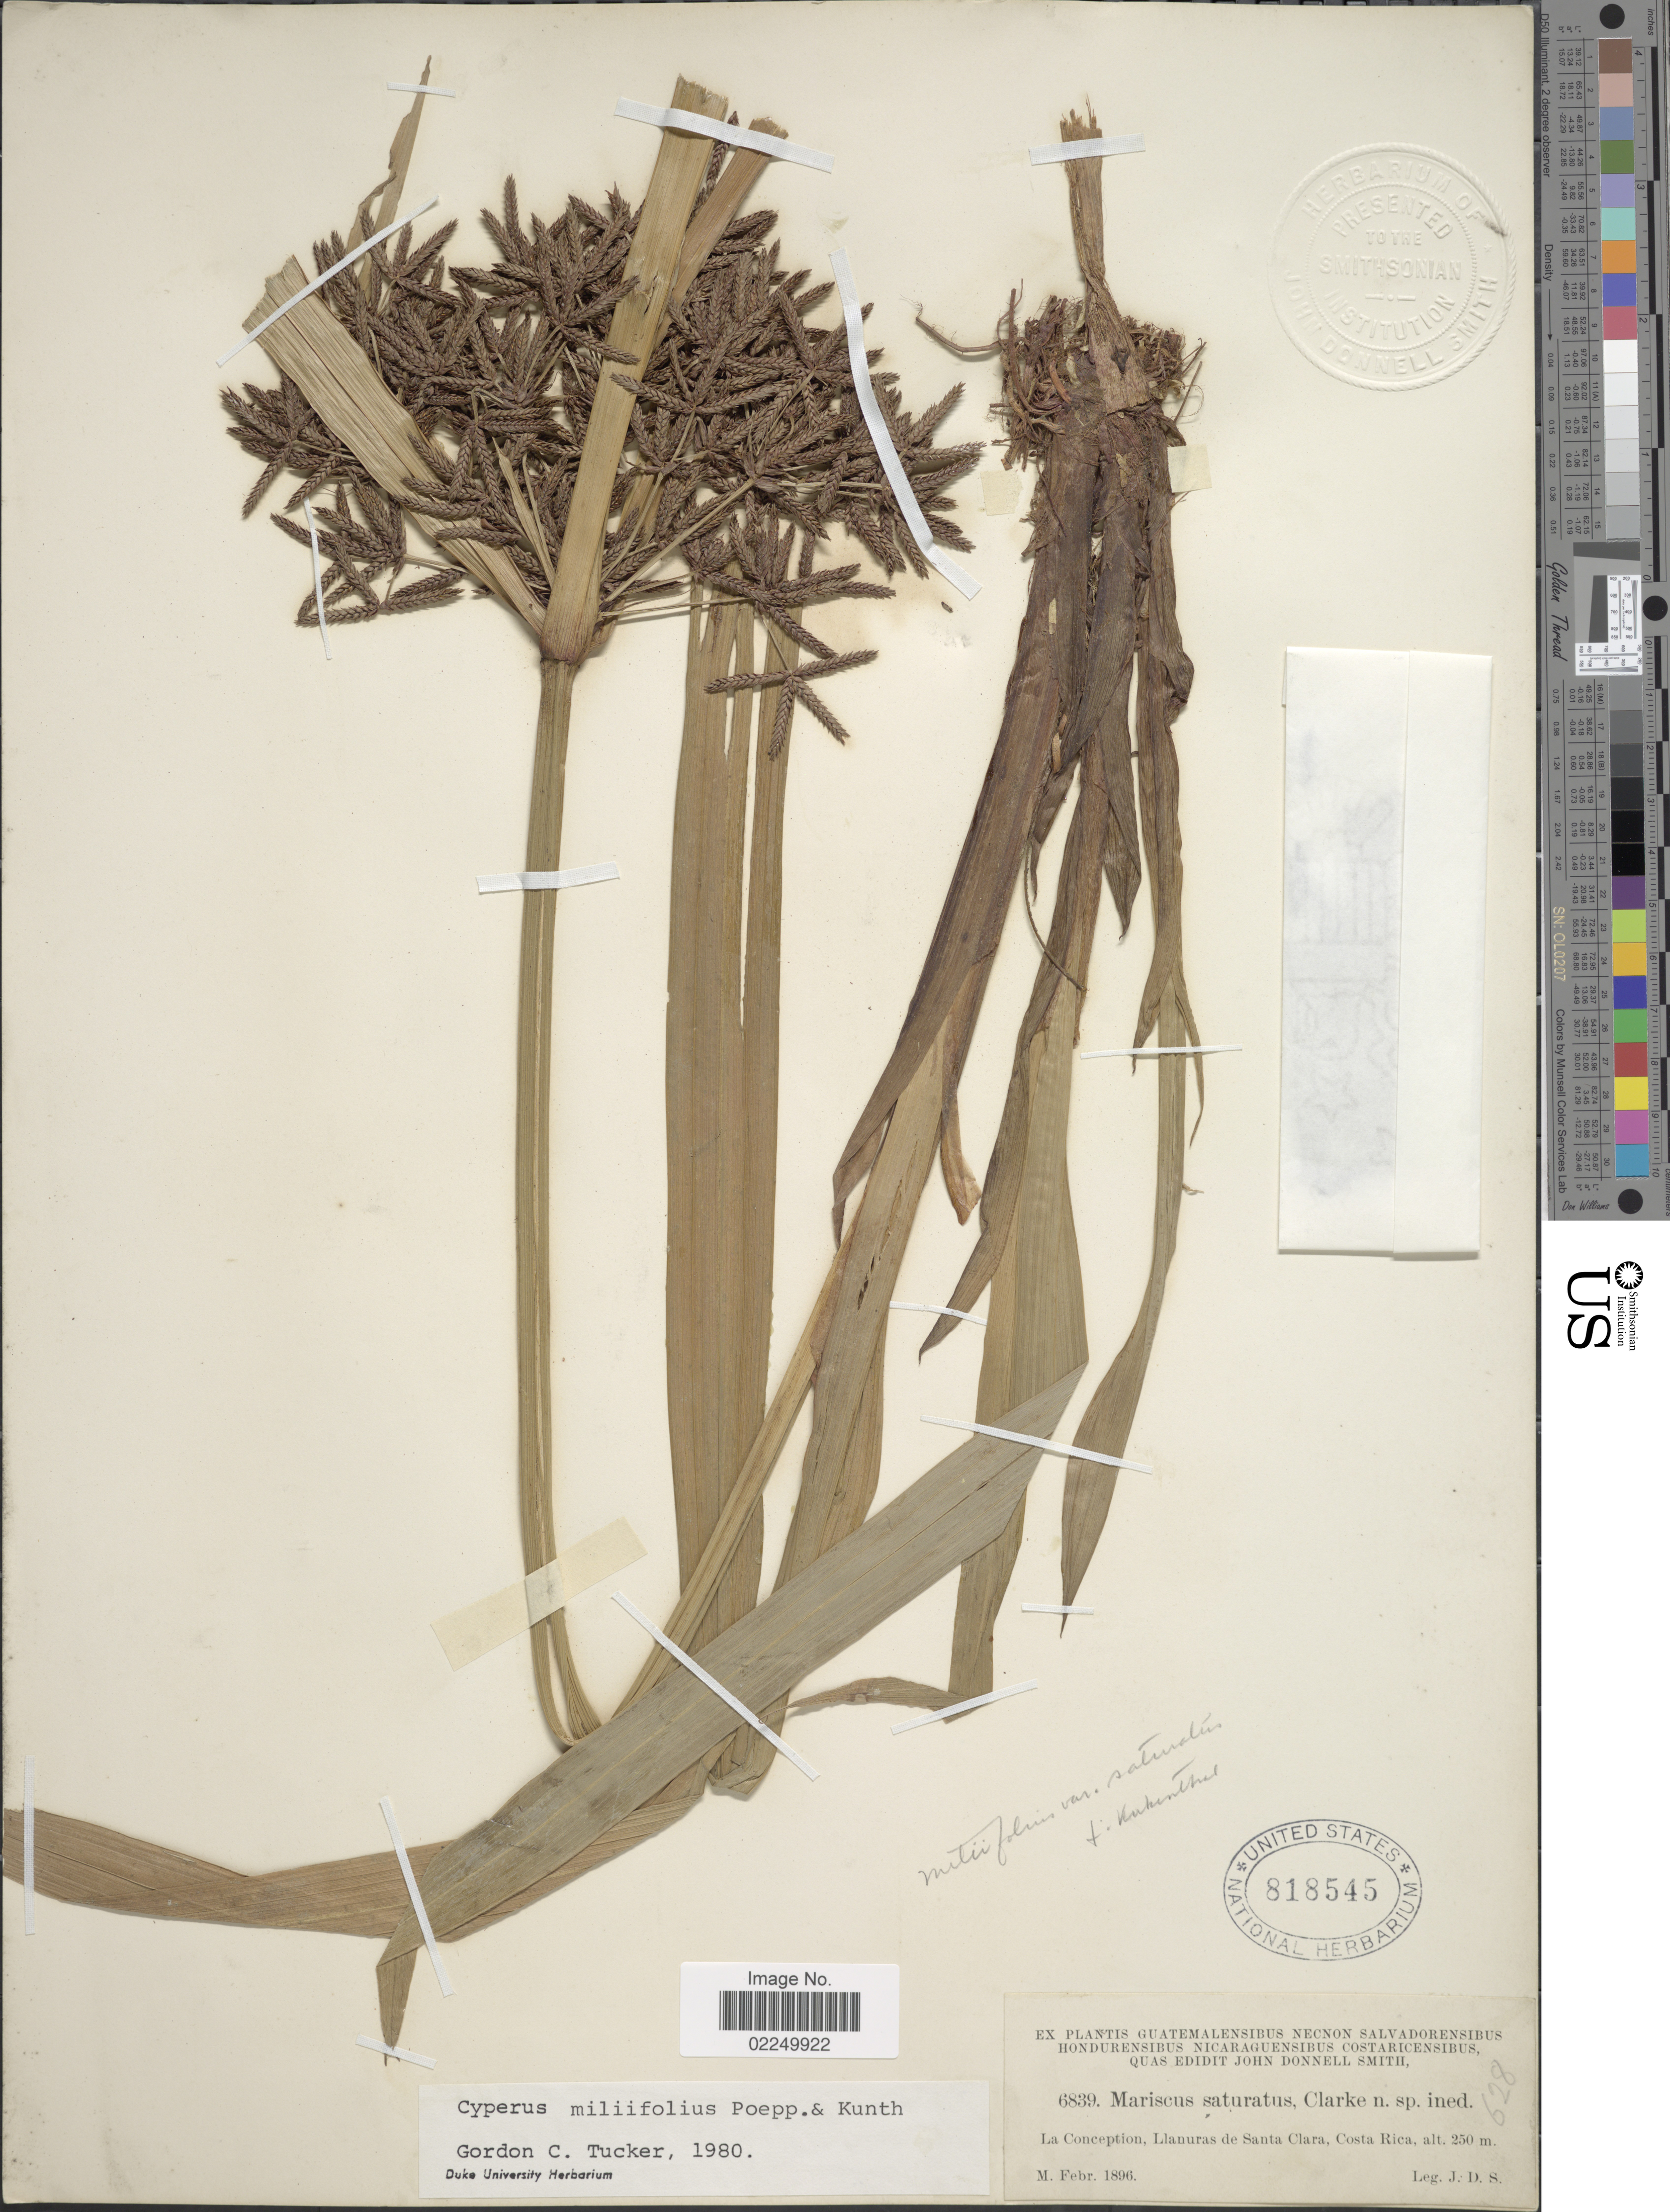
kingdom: Plantae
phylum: Tracheophyta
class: Liliopsida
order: Poales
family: Cyperaceae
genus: Cyperus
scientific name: Cyperus miliifolius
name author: Poepp. & Kunth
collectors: J. Donnell Smith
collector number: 6839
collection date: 1896-02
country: Costa Rica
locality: La Conception, Llanuras de Santa Clara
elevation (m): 250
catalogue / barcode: US 818545